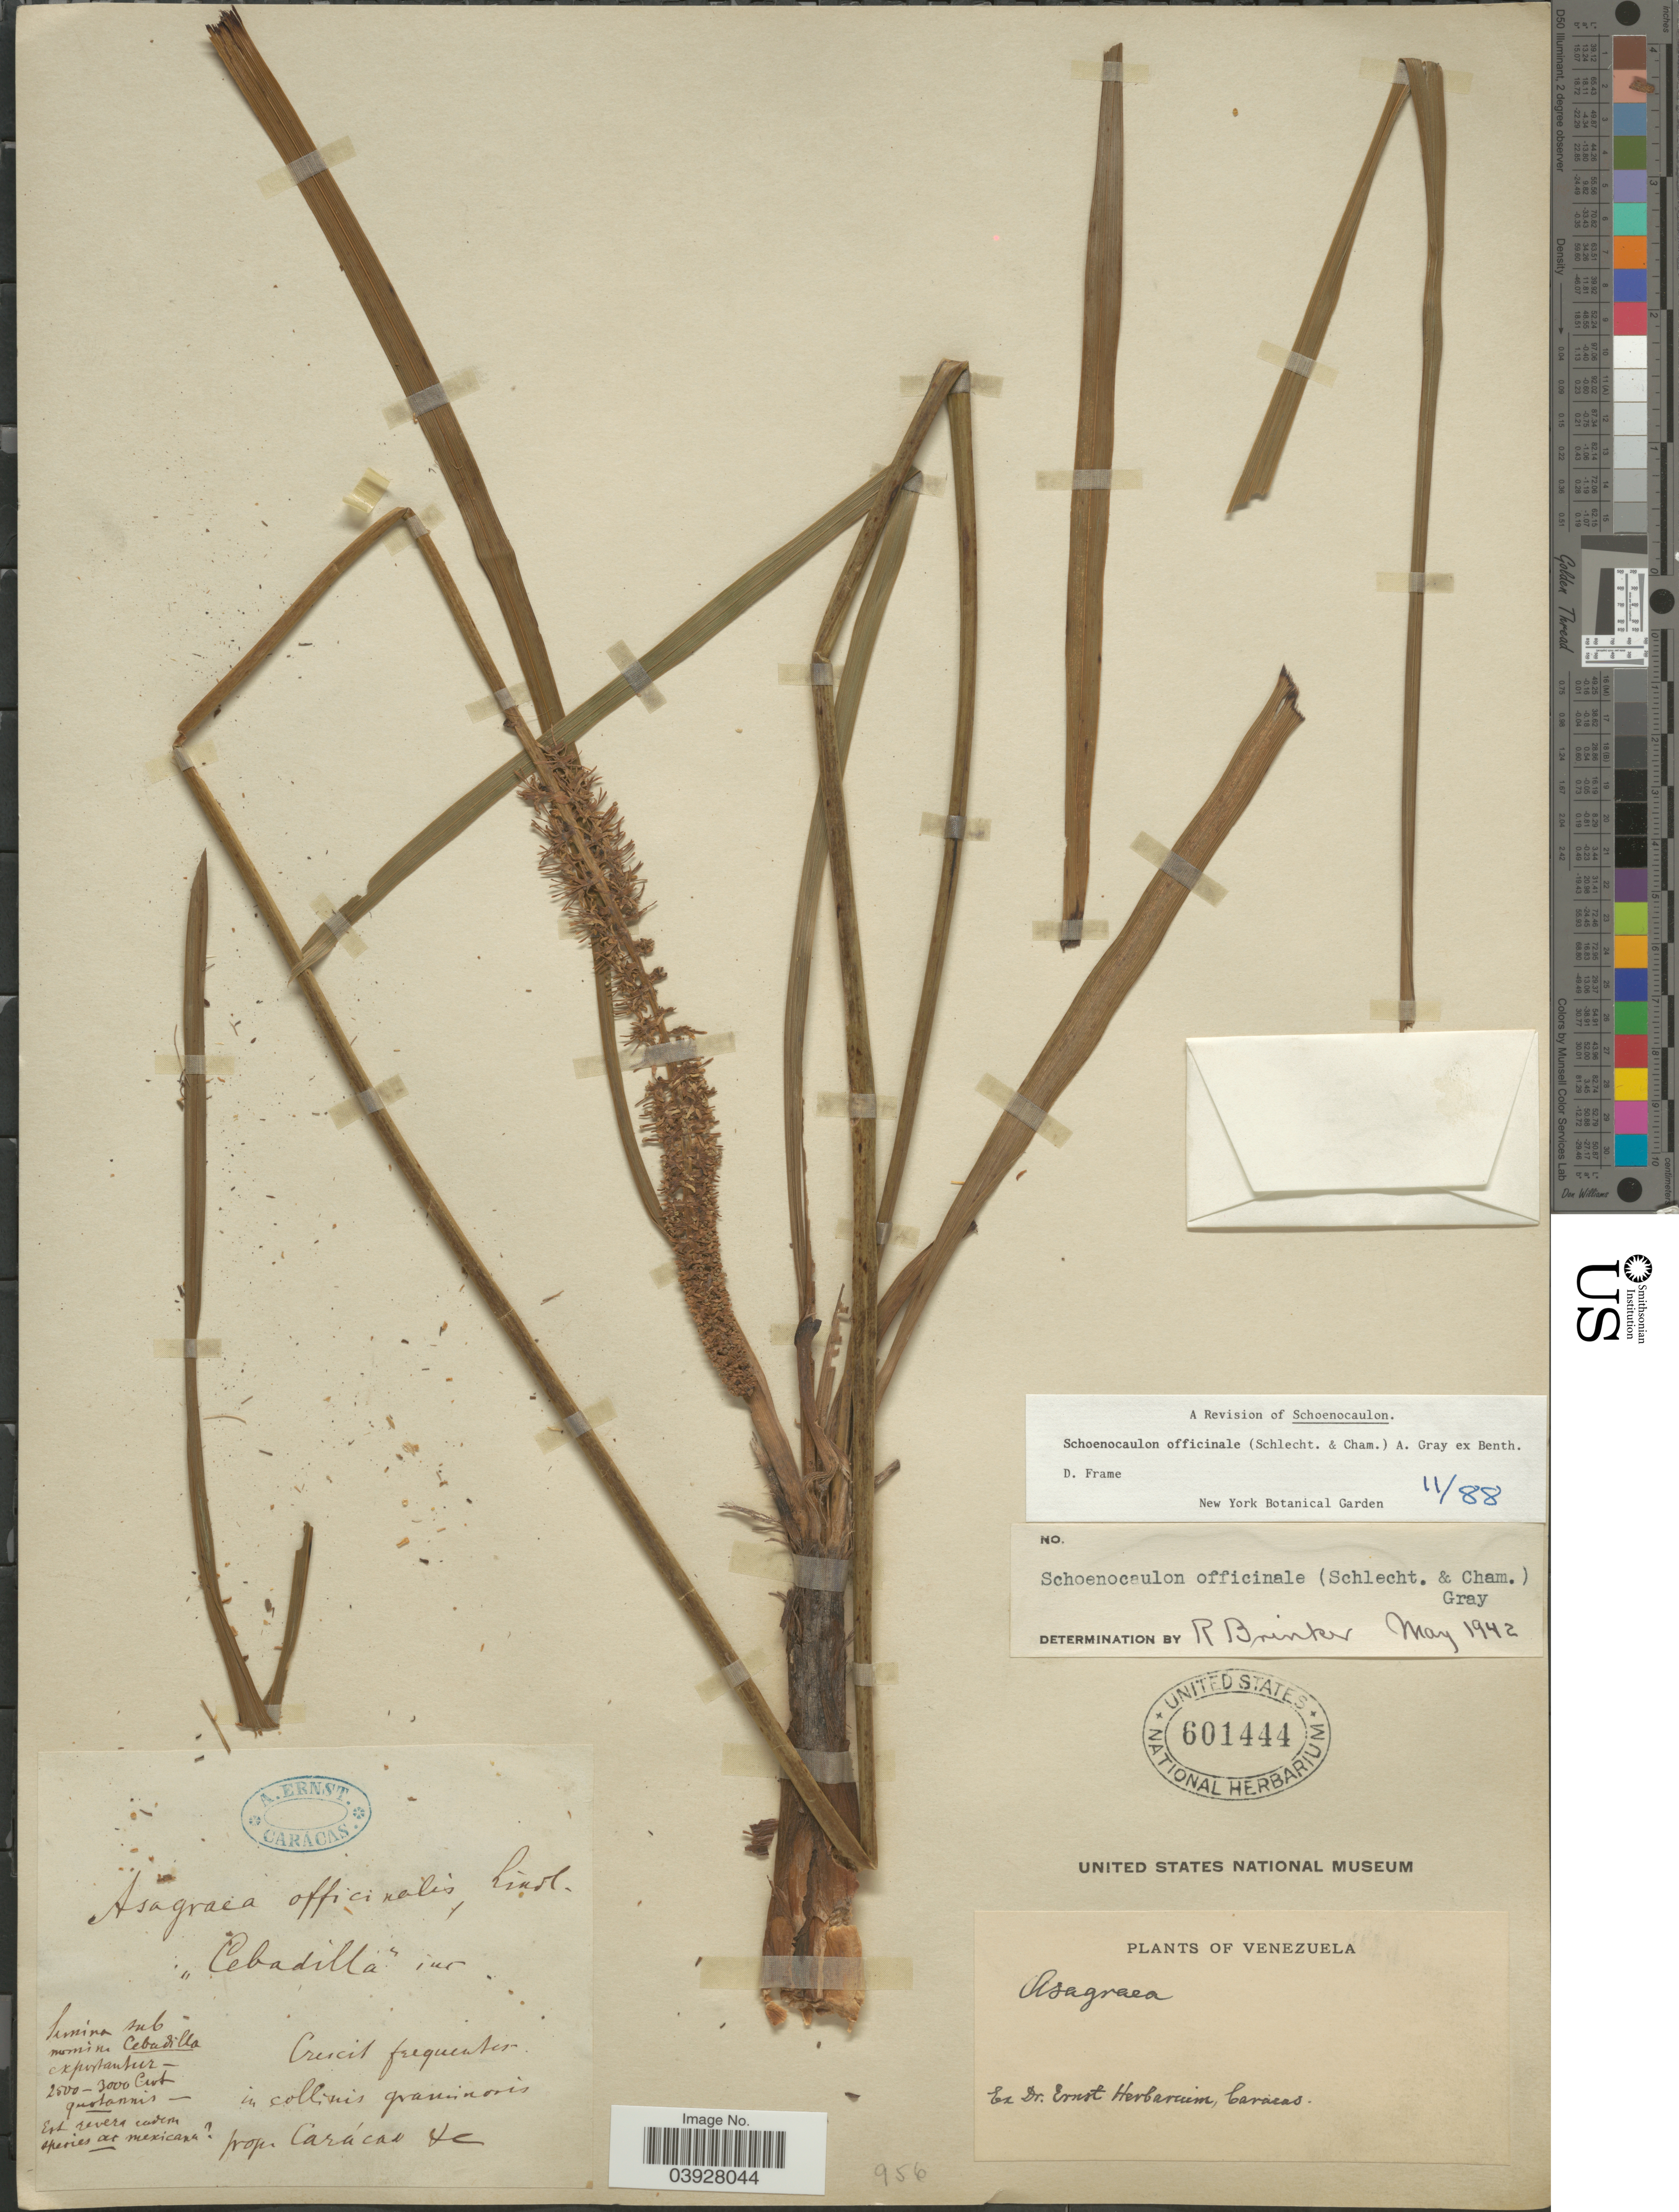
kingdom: Plantae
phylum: Tracheophyta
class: Liliopsida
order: Liliales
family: Melanthiaceae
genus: Schoenocaulon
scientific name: Schoenocaulon officinale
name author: (Schltdl.) A. Gray ex Benth.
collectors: A. Ernst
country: Venezuela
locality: Prope Carácas.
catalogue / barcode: US 601444